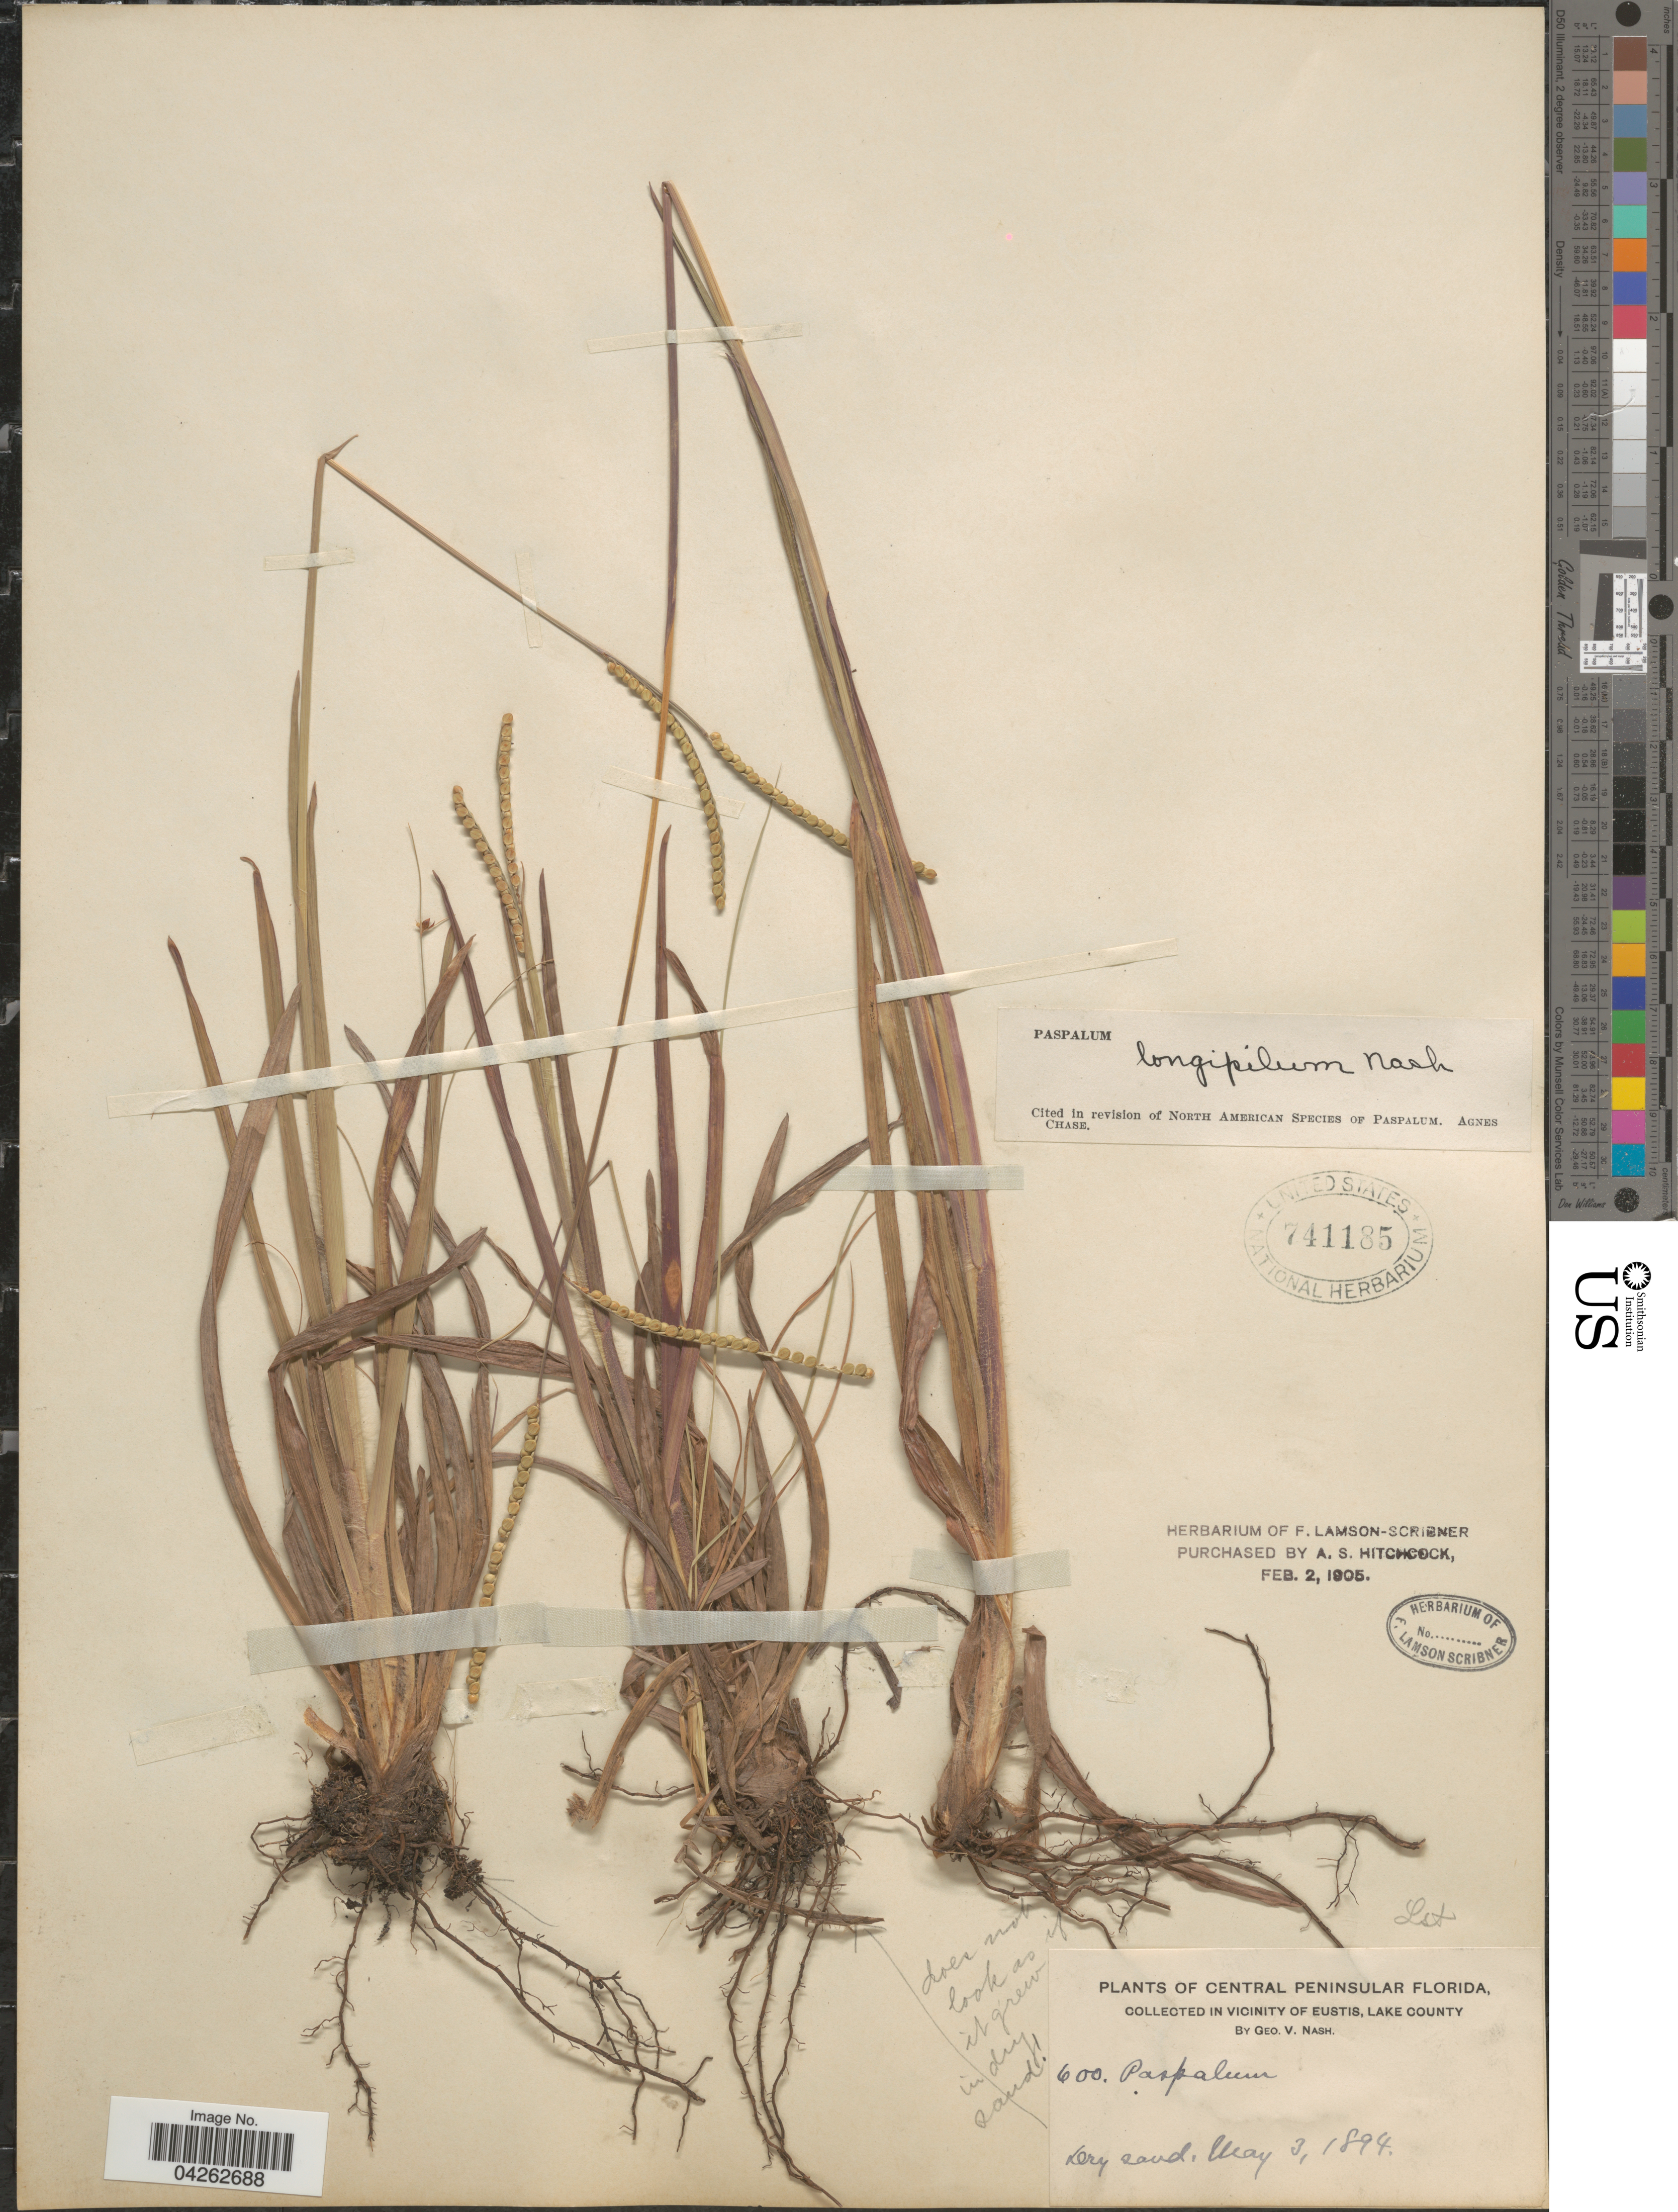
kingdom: Plantae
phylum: Tracheophyta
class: Liliopsida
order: Poales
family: Poaceae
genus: Paspalum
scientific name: Paspalum longipilum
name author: Nash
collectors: G. V. Nash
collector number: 600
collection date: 1894-05-03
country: United States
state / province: Florida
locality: Central Peninsular Florida. In vicinity of Eustis, Lake County. Dry sand.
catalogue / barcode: US 741185